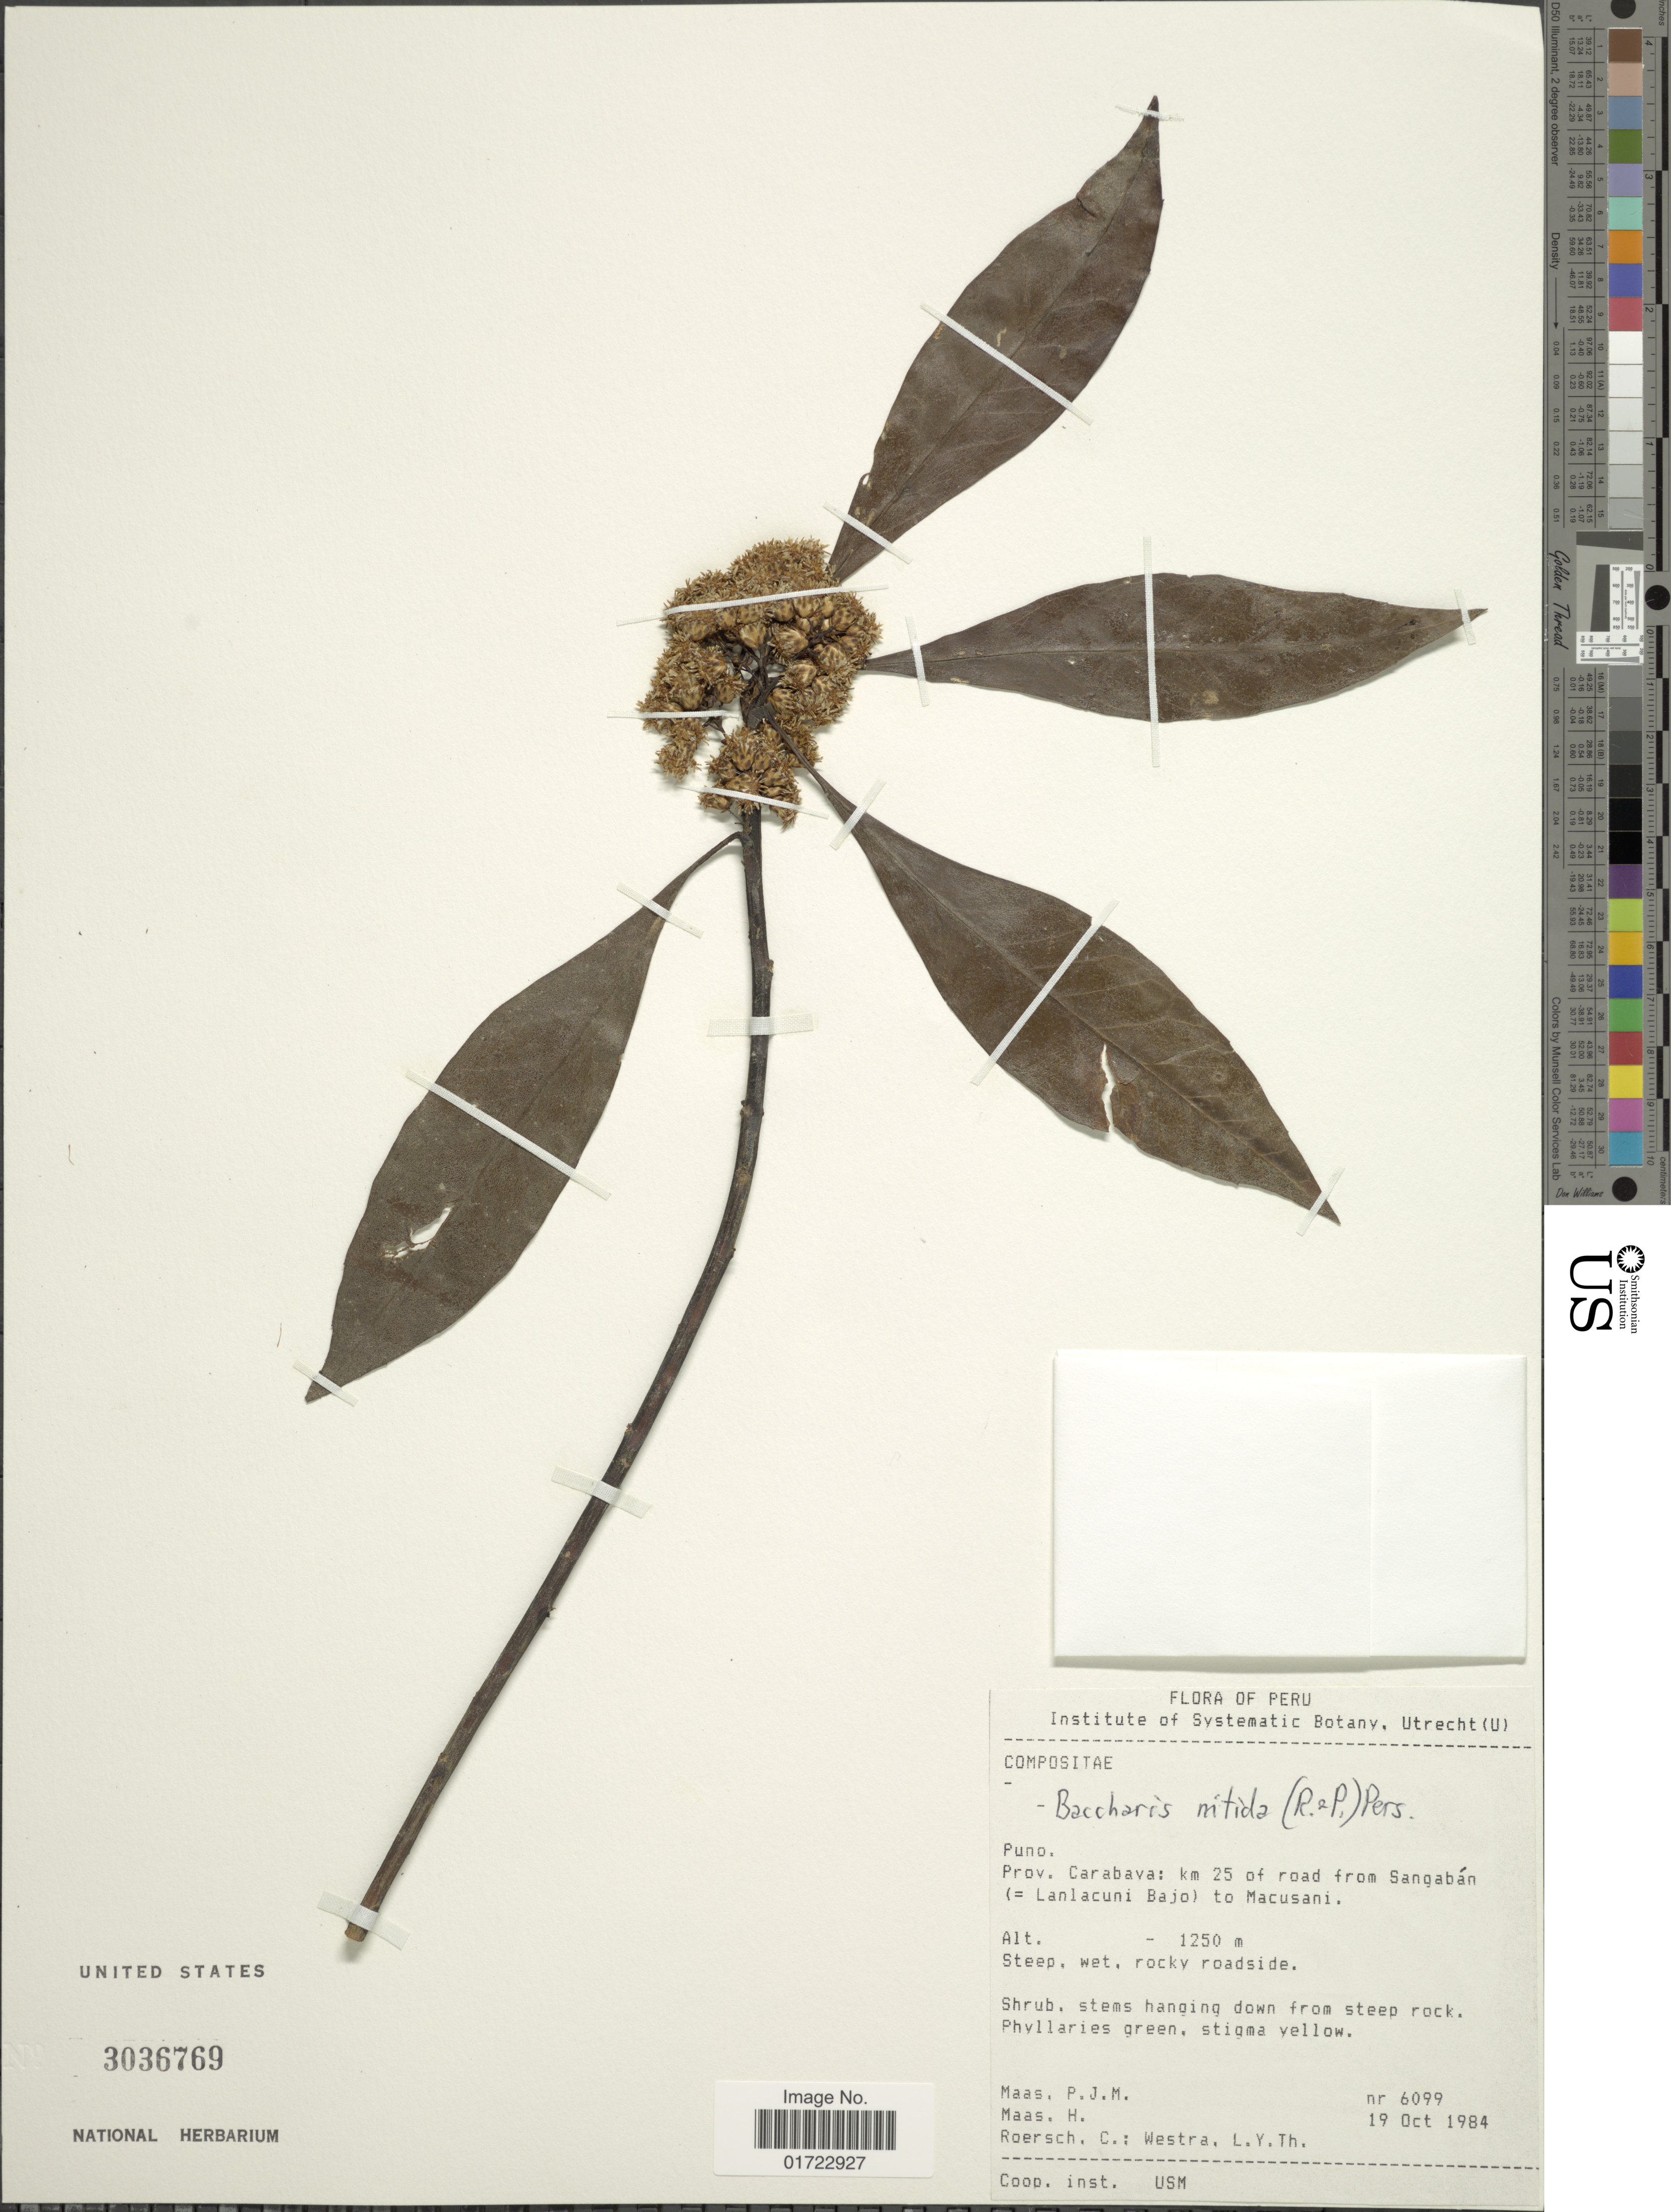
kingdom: Plantae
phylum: Tracheophyta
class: Magnoliopsida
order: Asterales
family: Asteraceae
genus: Baccharis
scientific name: Baccharis nitida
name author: (Ruiz & Pav.) Pers.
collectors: P. Maas, H. Maas, C. Roersch & L. Y. T. Westra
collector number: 6099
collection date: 1984-10-19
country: Peru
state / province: Puno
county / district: Carabaya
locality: Prov. Carabava: km 25 of road from Sangabán (= Lanlacuni Bajo) to Macusani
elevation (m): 1250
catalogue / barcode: US 3036769